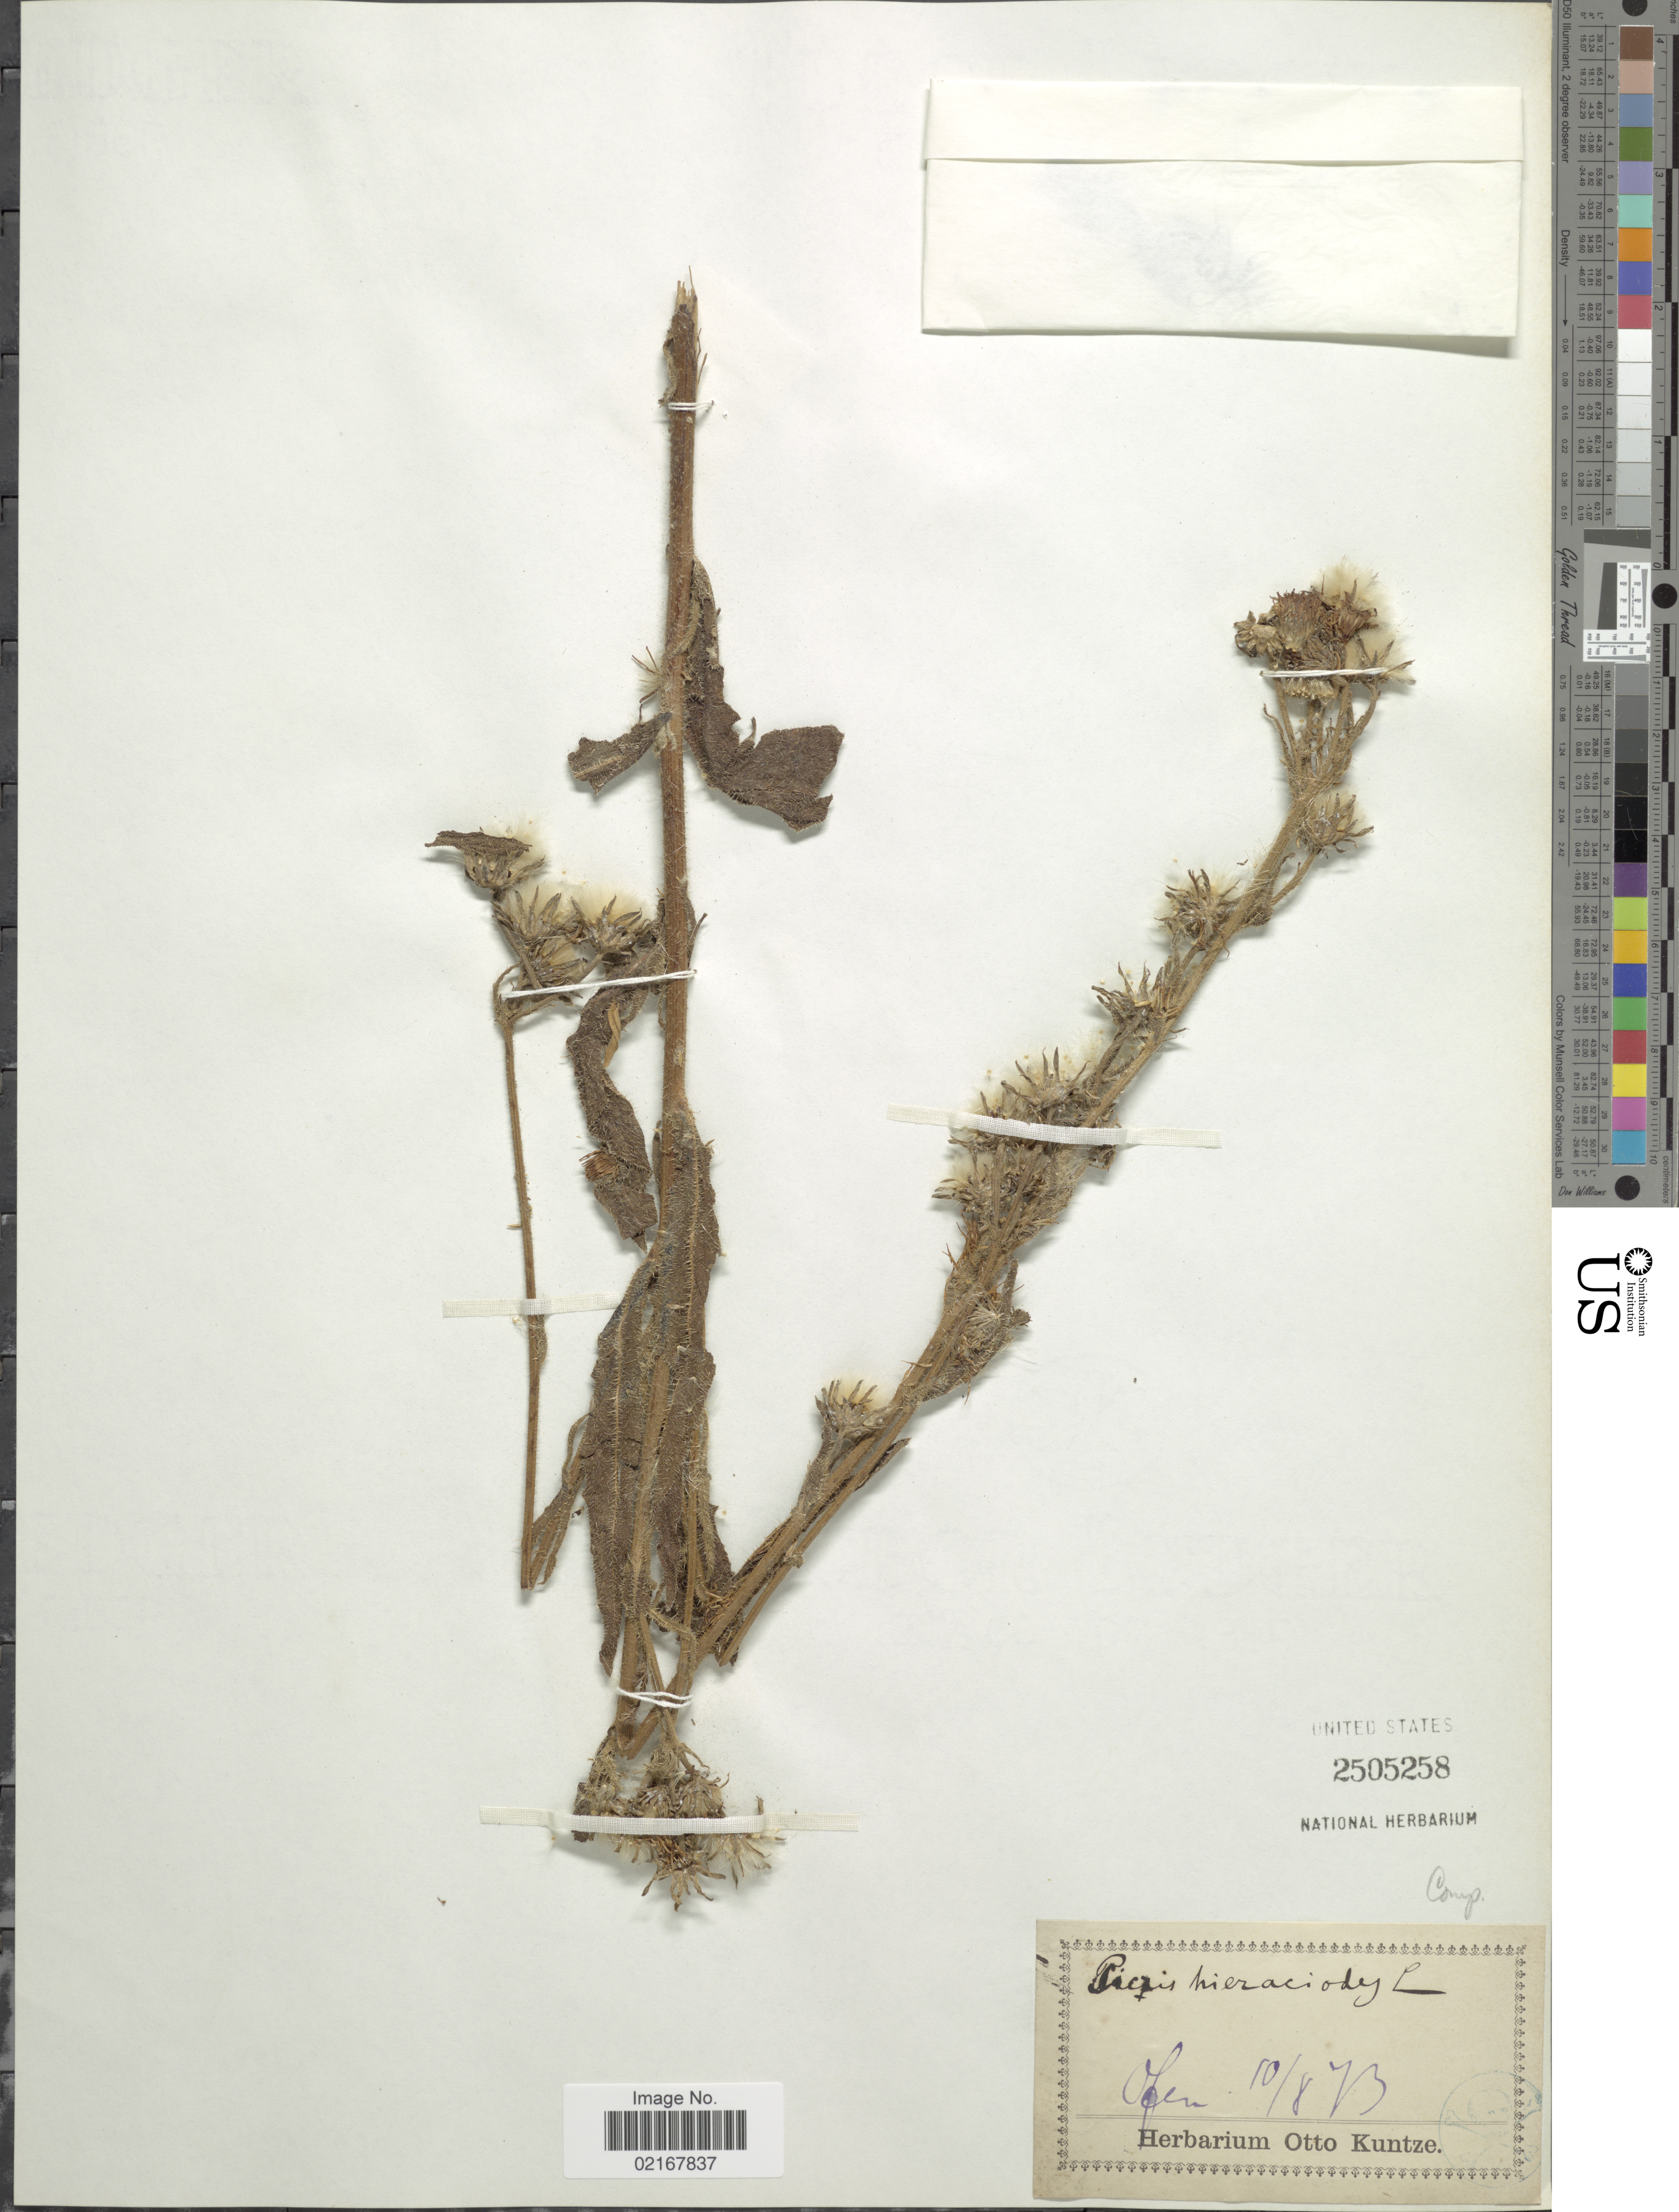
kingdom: Plantae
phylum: Tracheophyta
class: Magnoliopsida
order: Asterales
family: Asteraceae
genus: Picris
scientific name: Picris hieracioides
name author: L.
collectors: ex herb. Otto Kuntze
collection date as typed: Transcribed d/m/y: 10/8/73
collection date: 1873-08-10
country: Hungary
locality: Ofen [Hungary?]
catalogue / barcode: US 2505258